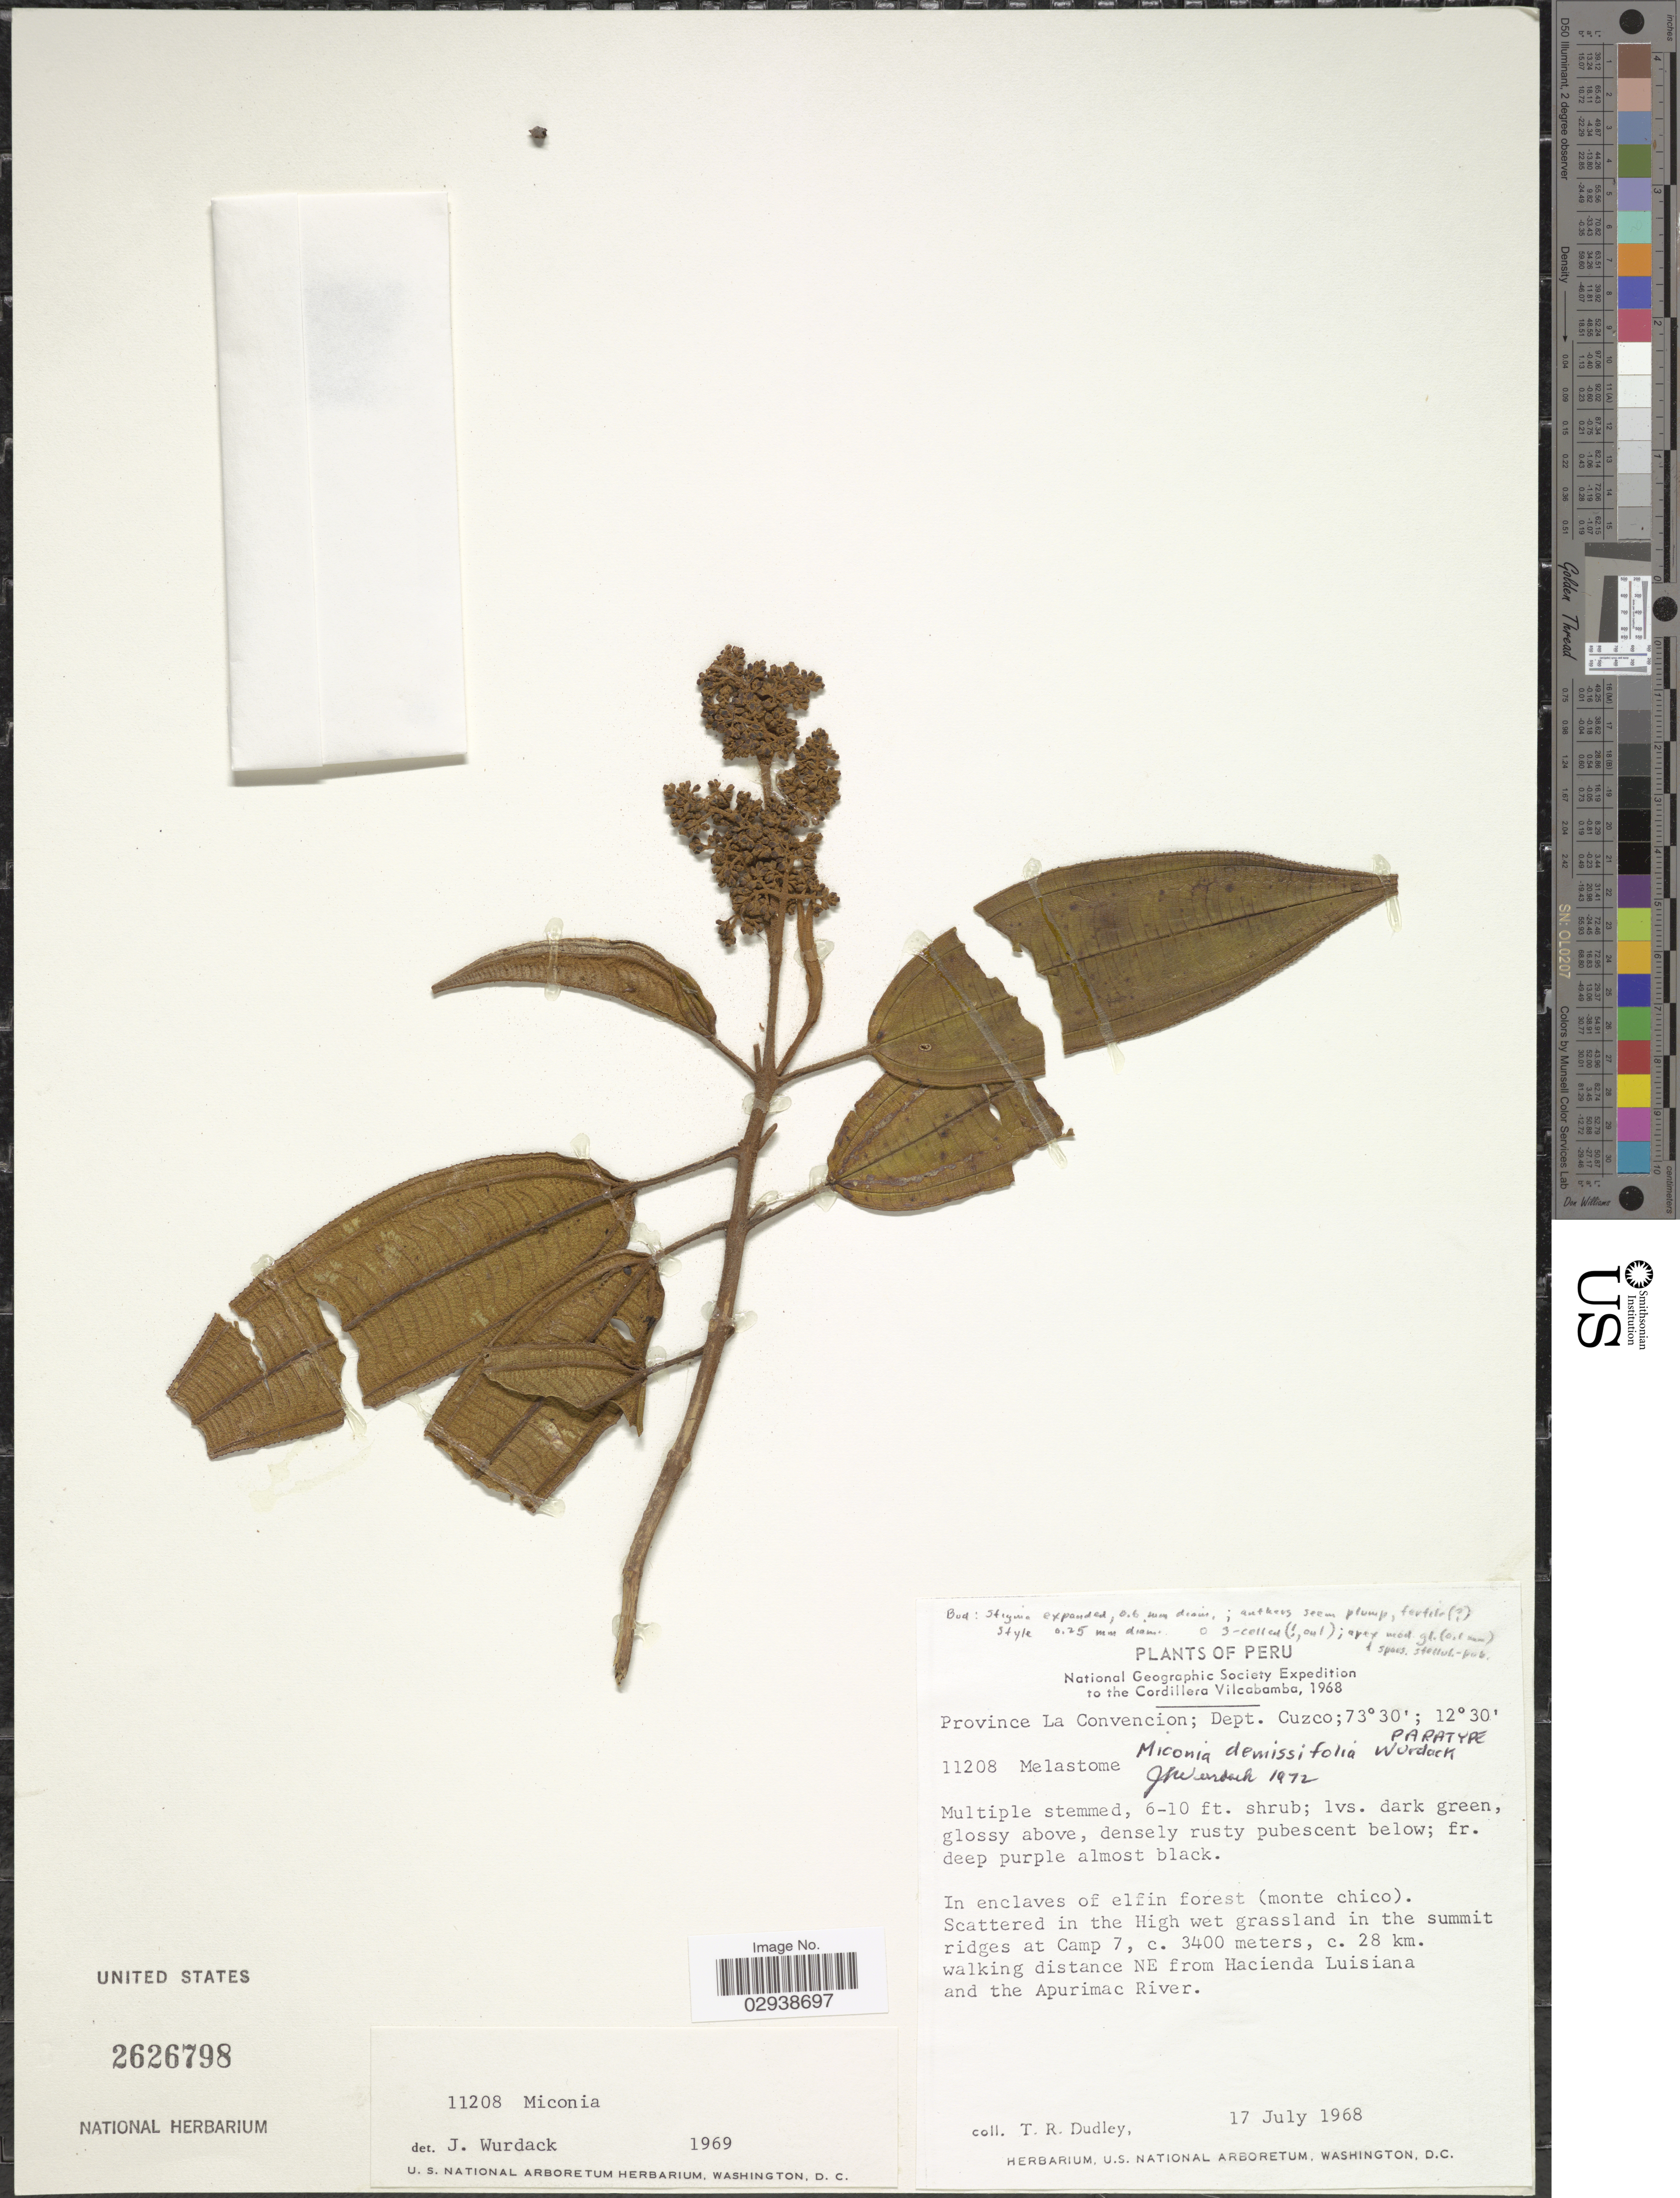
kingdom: Plantae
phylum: Tracheophyta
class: Magnoliopsida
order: Myrtales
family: Melastomataceae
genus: Miconia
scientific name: Miconia demissifolia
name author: Wurdack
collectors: T. R. Dudley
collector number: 11208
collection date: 1968-07-17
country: Peru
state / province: Cusco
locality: Provincia La Convencion; Dept. Cuzco, in the summit ridges at Camp 7, c. 28 km. walking distance NE from Hacienda Luisiana and the Apurimac River.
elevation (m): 3400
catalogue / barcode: US 2626798